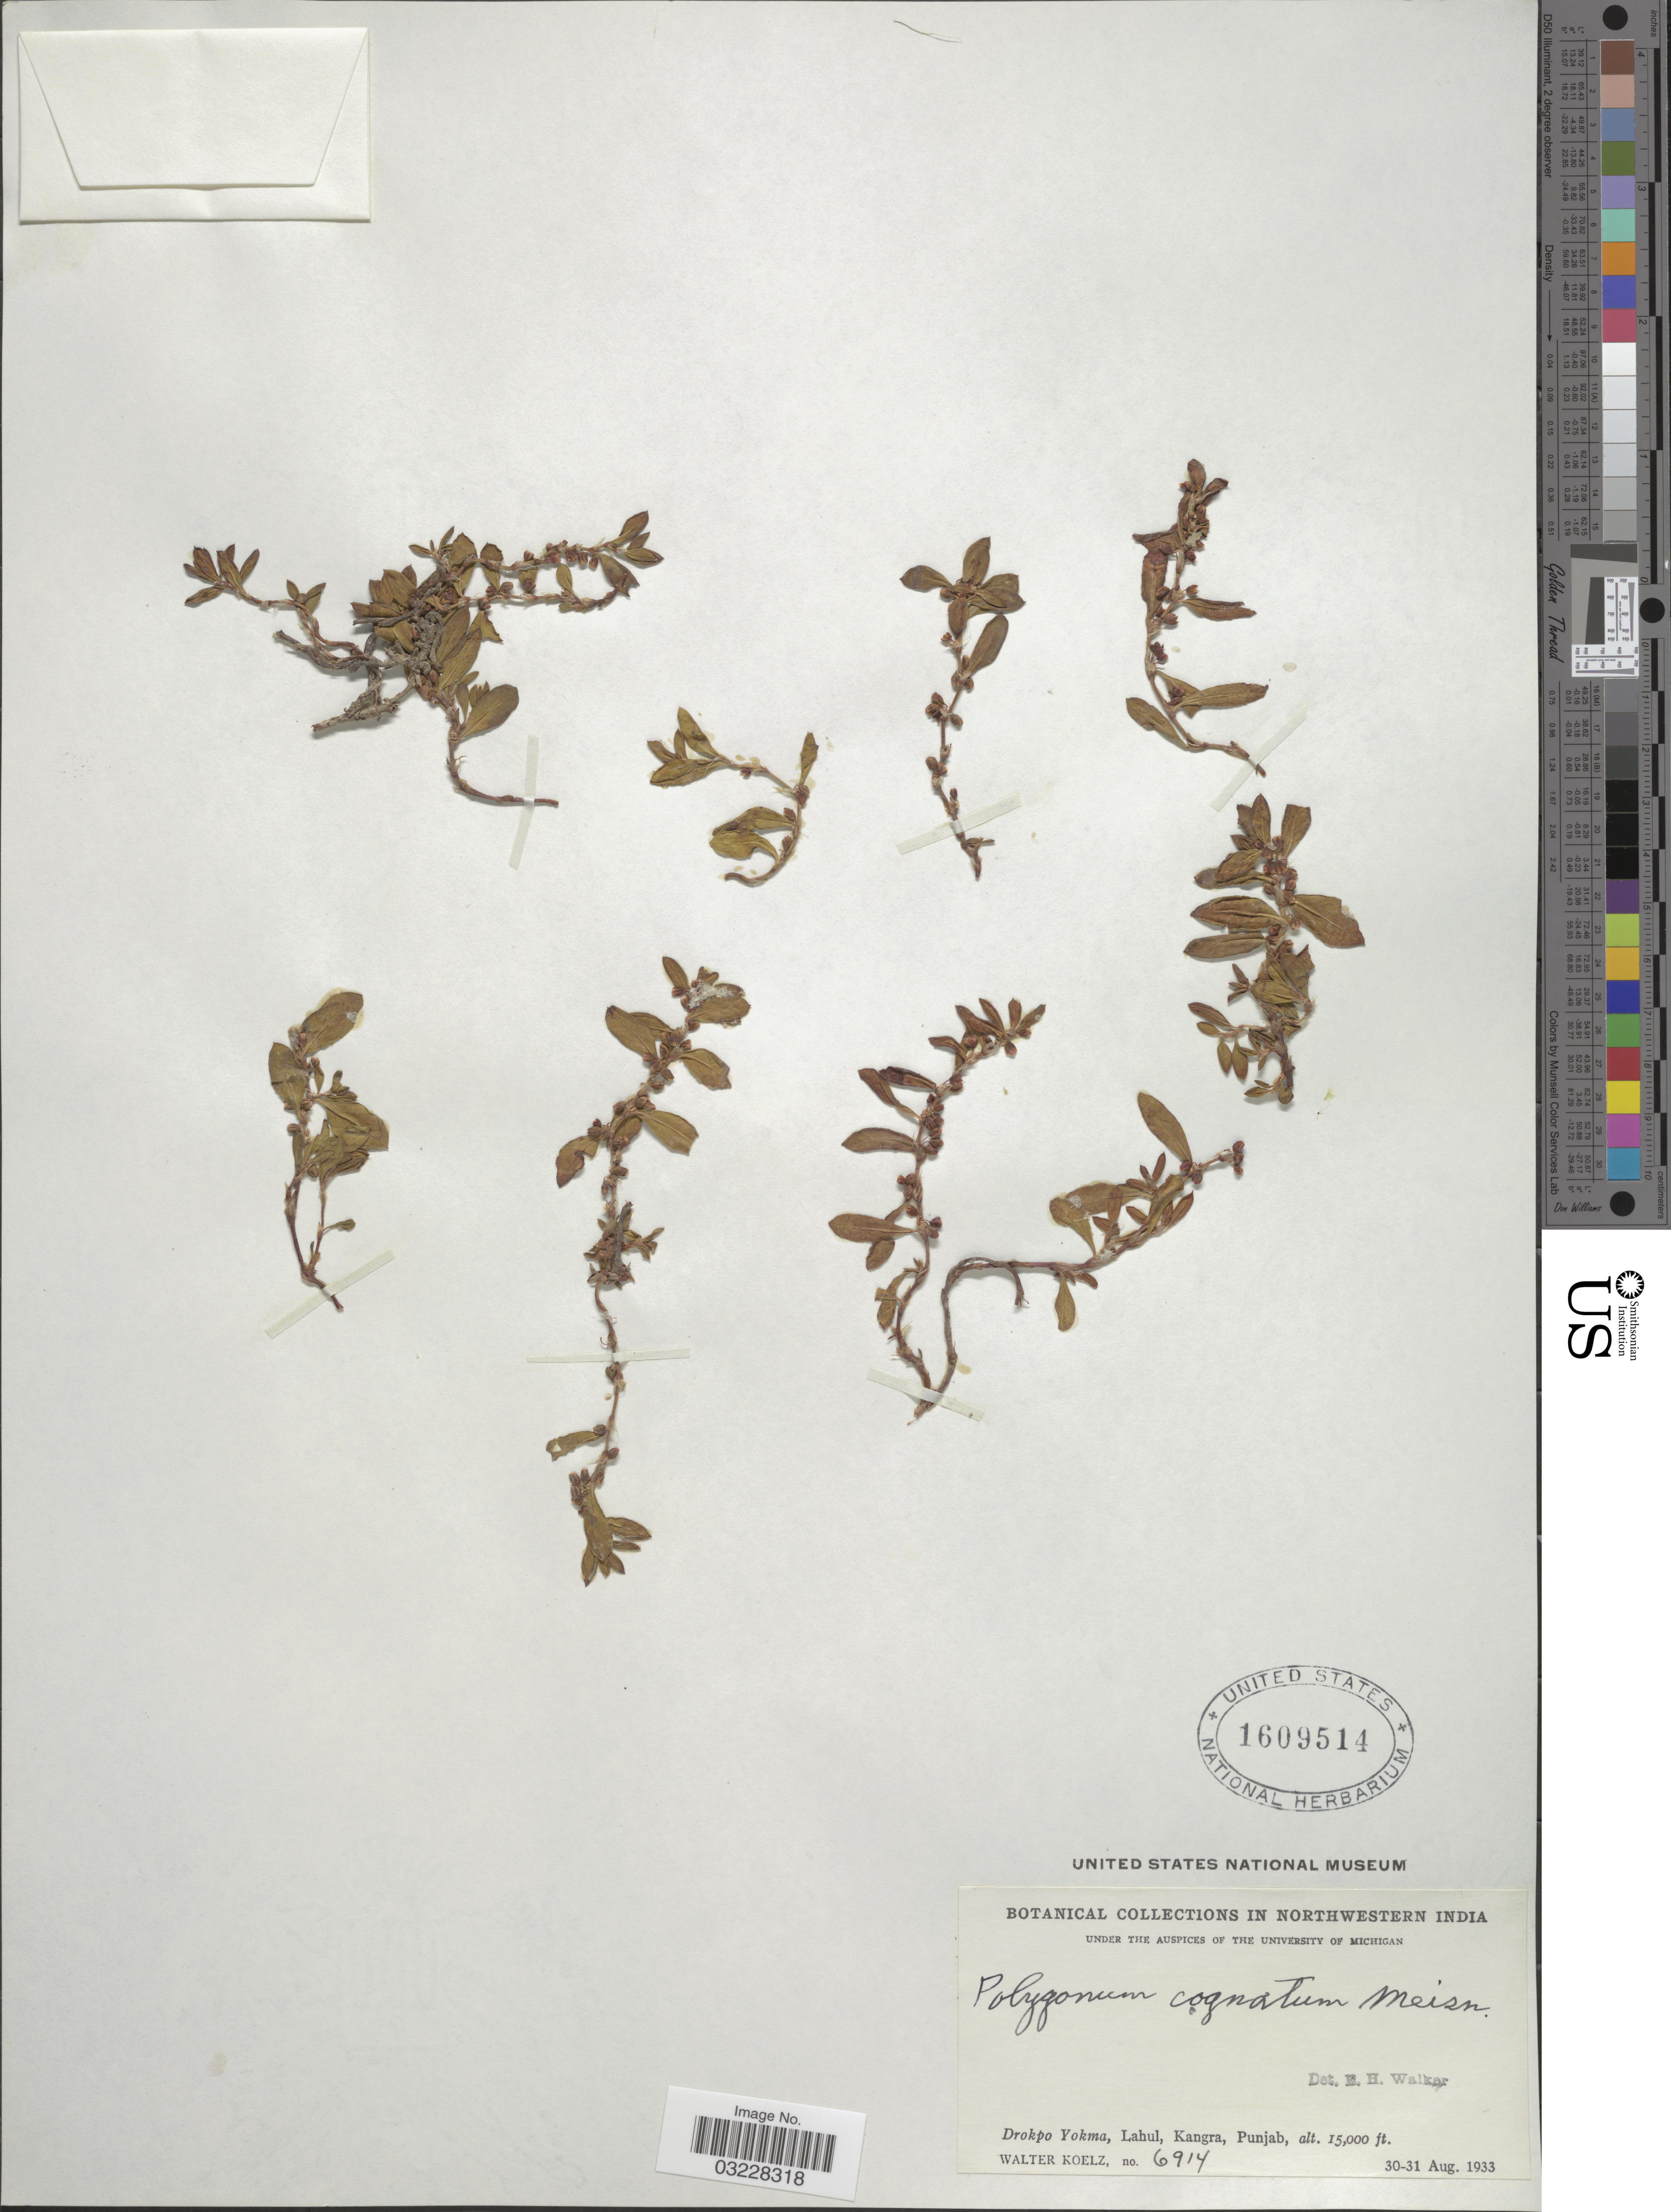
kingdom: Plantae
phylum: Tracheophyta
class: Magnoliopsida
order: Caryophyllales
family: Polygonaceae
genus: Polygonum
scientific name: Polygonum cognatum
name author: Meisn.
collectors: W. N. Koelz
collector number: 6914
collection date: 1933-08-30/1933-08-31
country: India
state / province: Punjab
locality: Northwestern India. Drokpo Yokma, Lahul, Kangra, Punjab.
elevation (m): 4572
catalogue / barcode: US 1609514